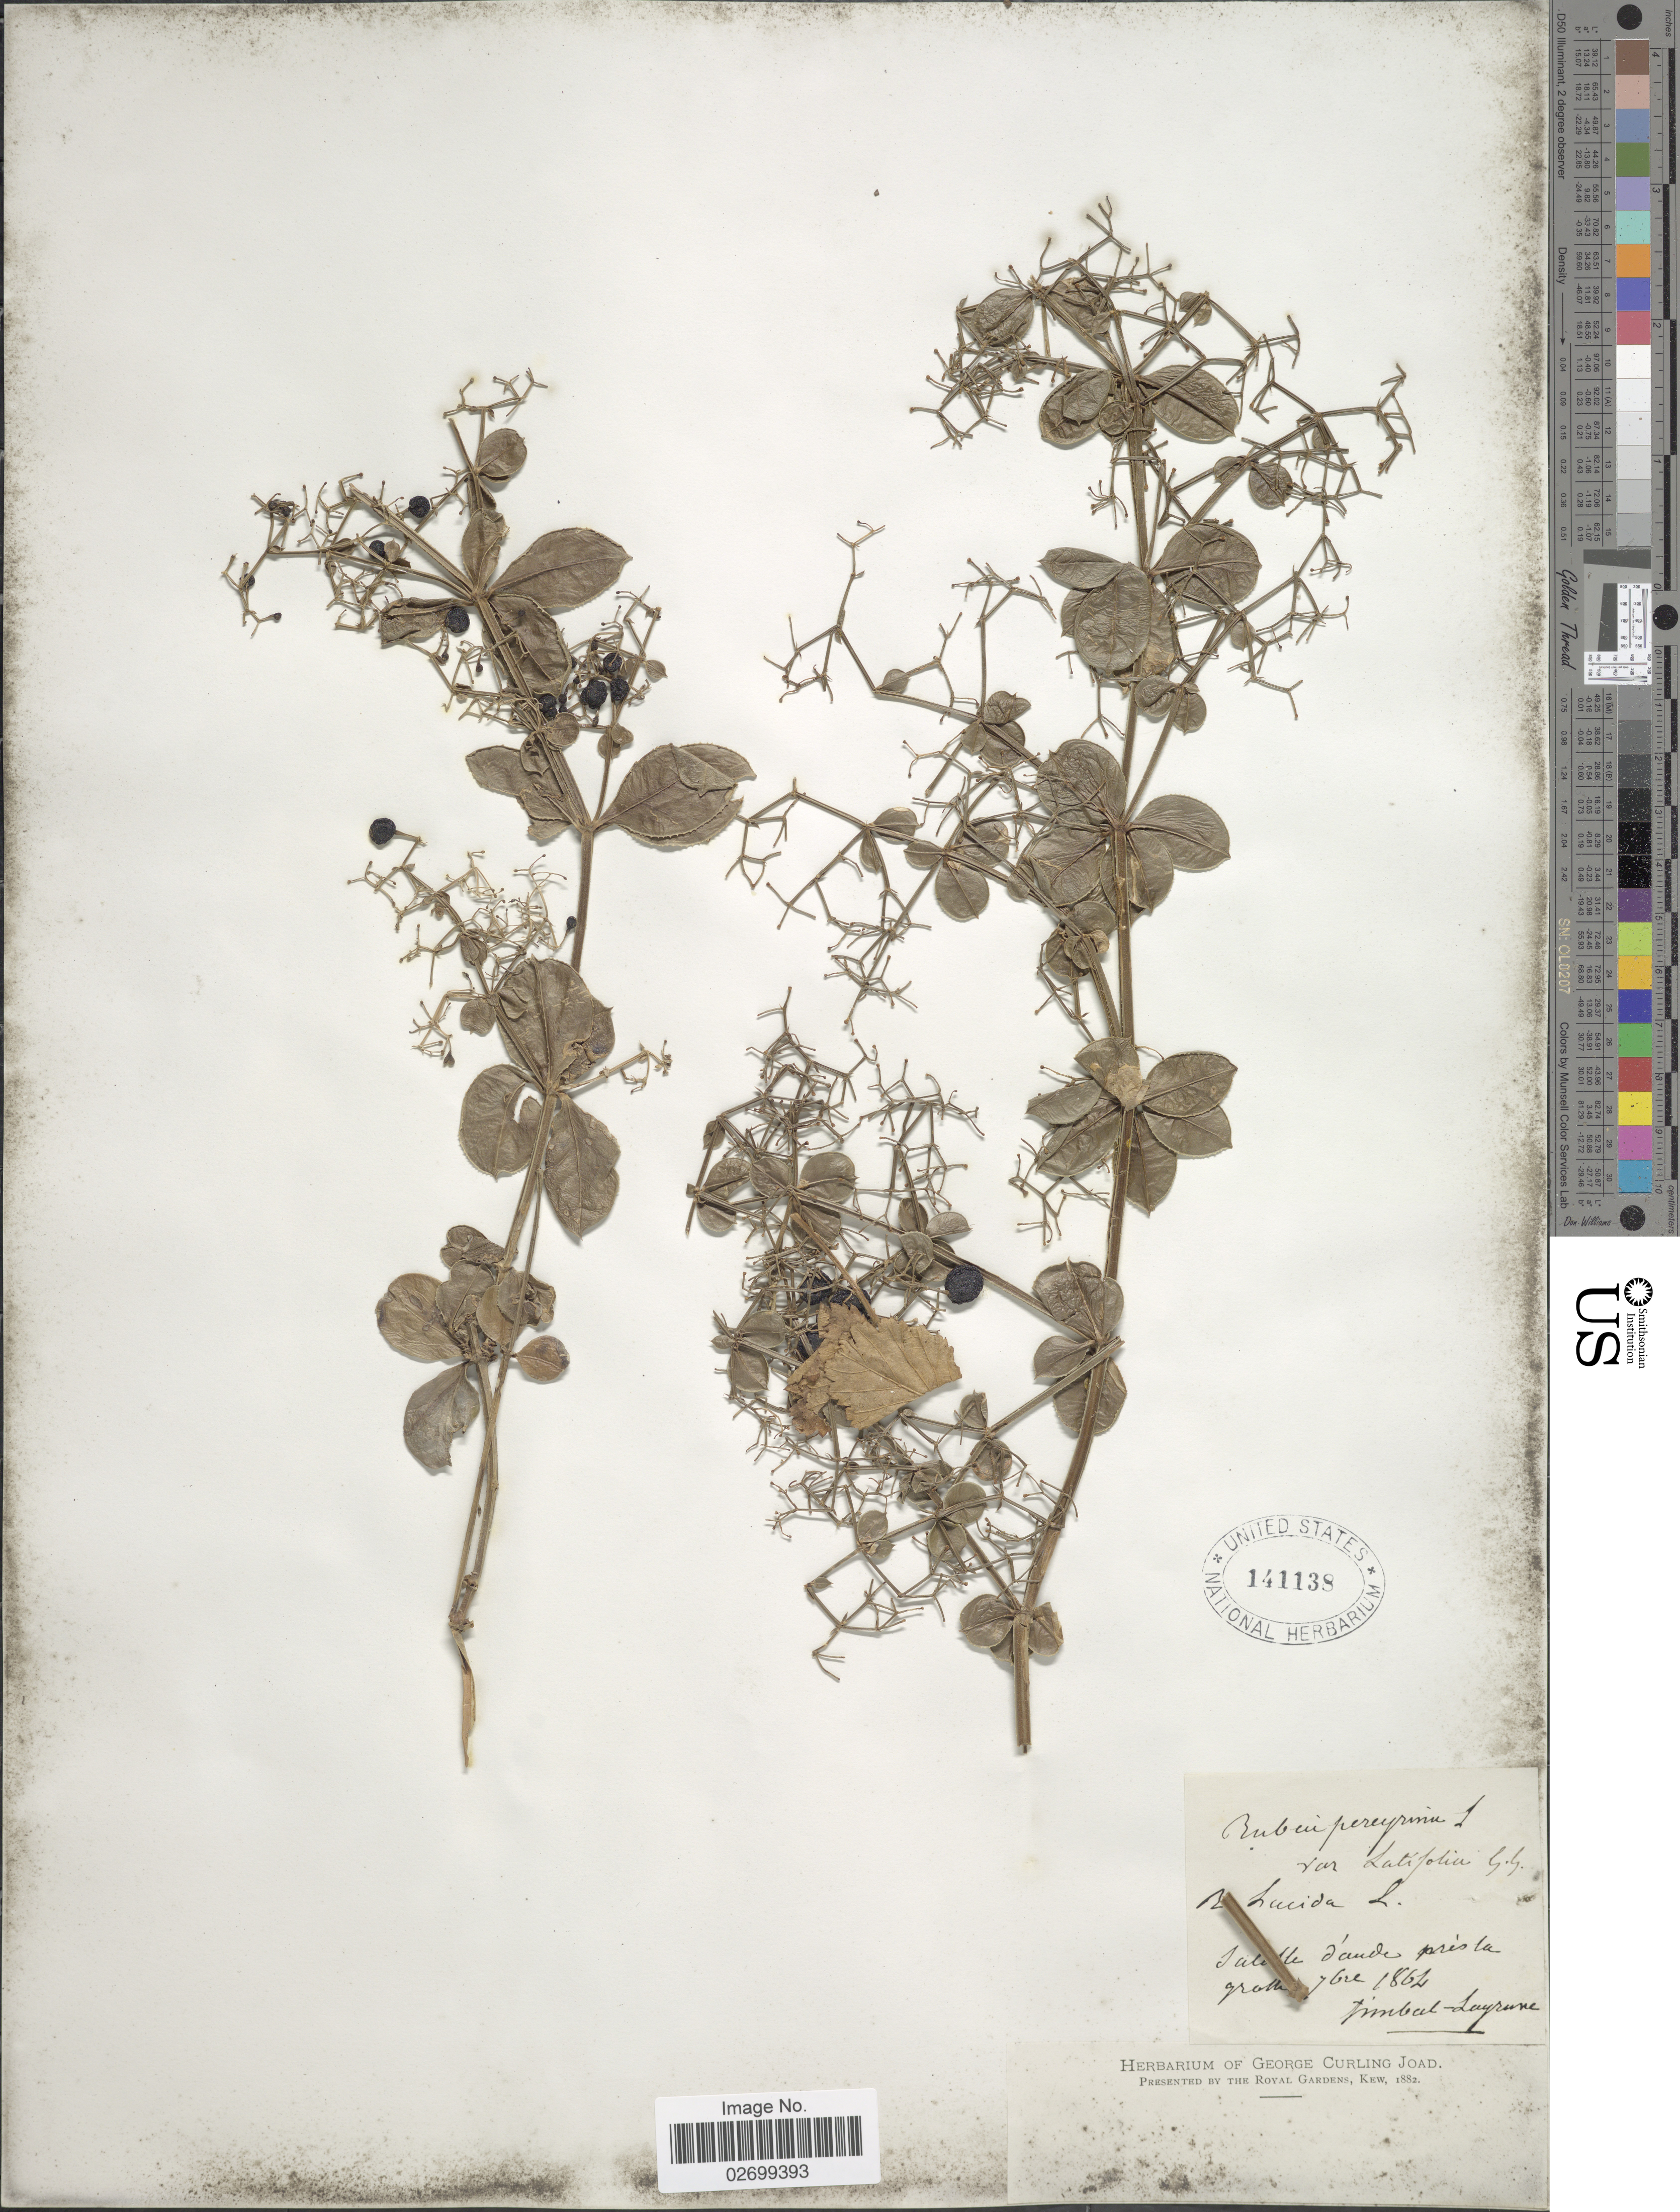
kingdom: Plantae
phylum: Tracheophyta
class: Magnoliopsida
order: Gentianales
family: Rubiaceae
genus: Rubia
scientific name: Rubia peregrina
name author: L.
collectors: T. Luyrune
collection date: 1861-09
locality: Salelte d'aud pres le grothe [interpreted]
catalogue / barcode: US 141138